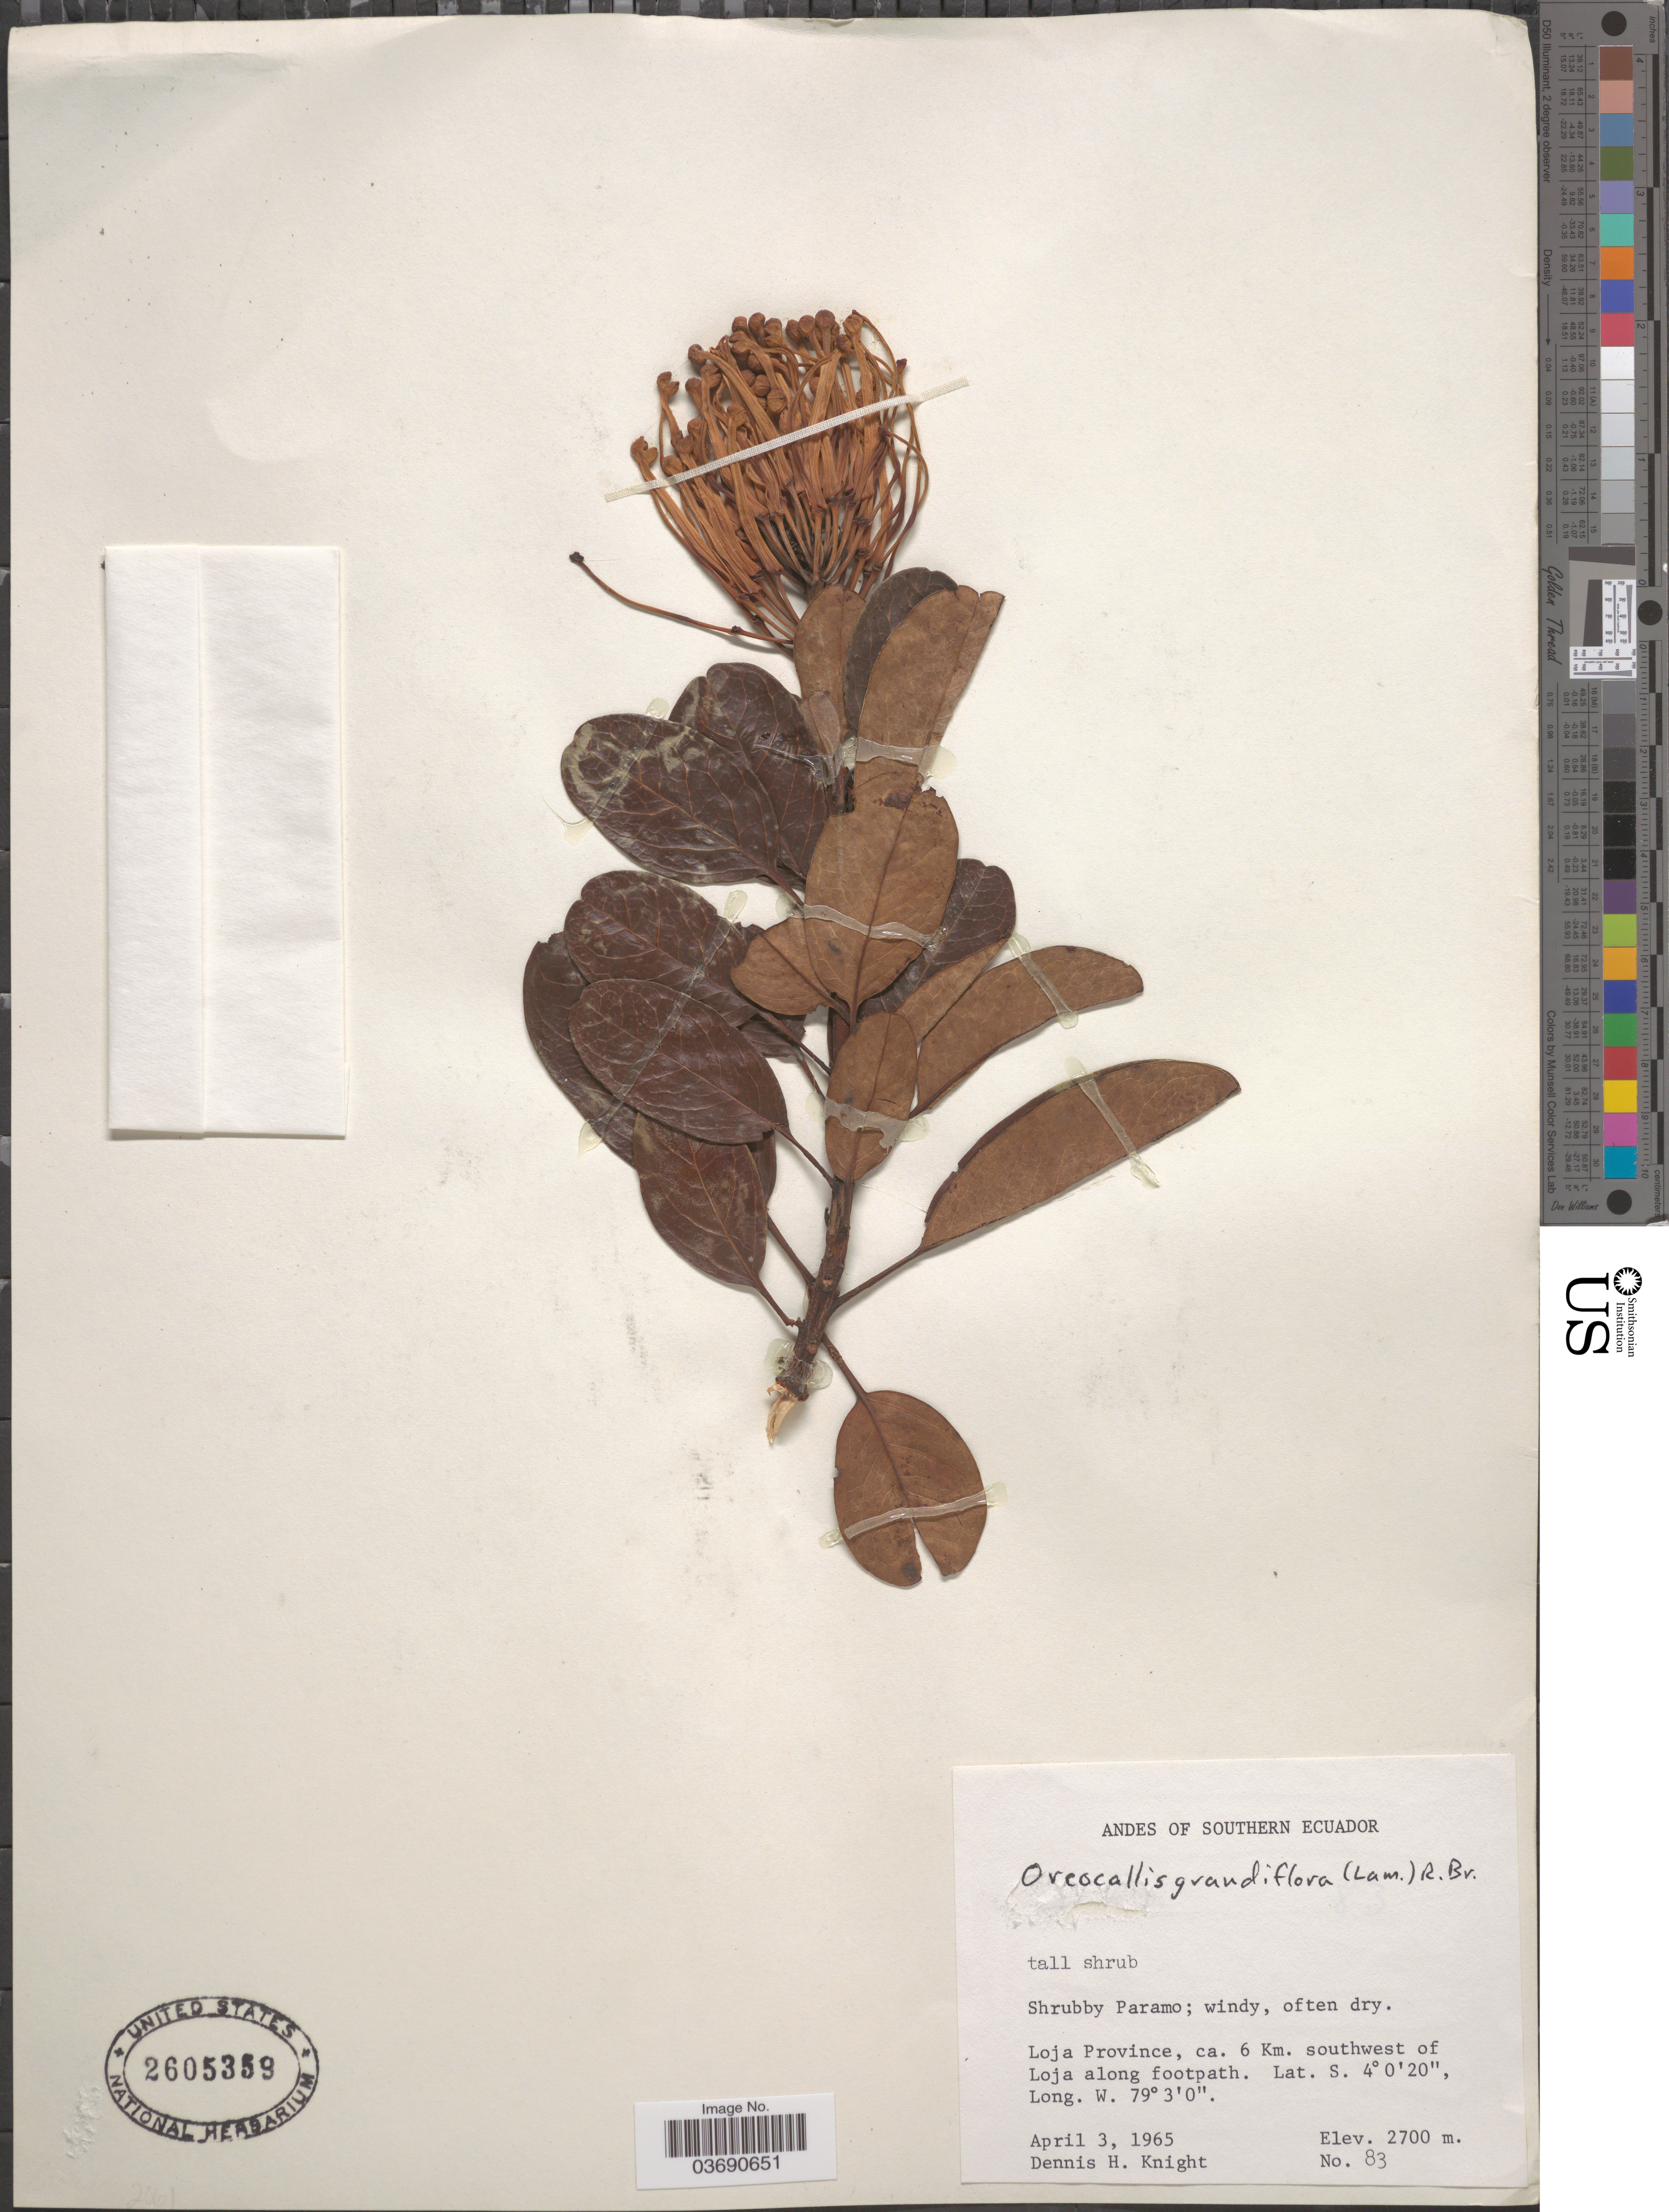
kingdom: Plantae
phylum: Tracheophyta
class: Magnoliopsida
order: Proteales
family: Proteaceae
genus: Oreocallis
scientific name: Oreocallis grandiflora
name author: (Lam.) R. Br.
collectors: D. Knight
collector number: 83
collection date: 1965-04-03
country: Ecuador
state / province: Loja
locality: Andes of Southern Ecuador. Ca. 6 Km. southwest of Loja along footpath.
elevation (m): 2700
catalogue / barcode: US 2605359